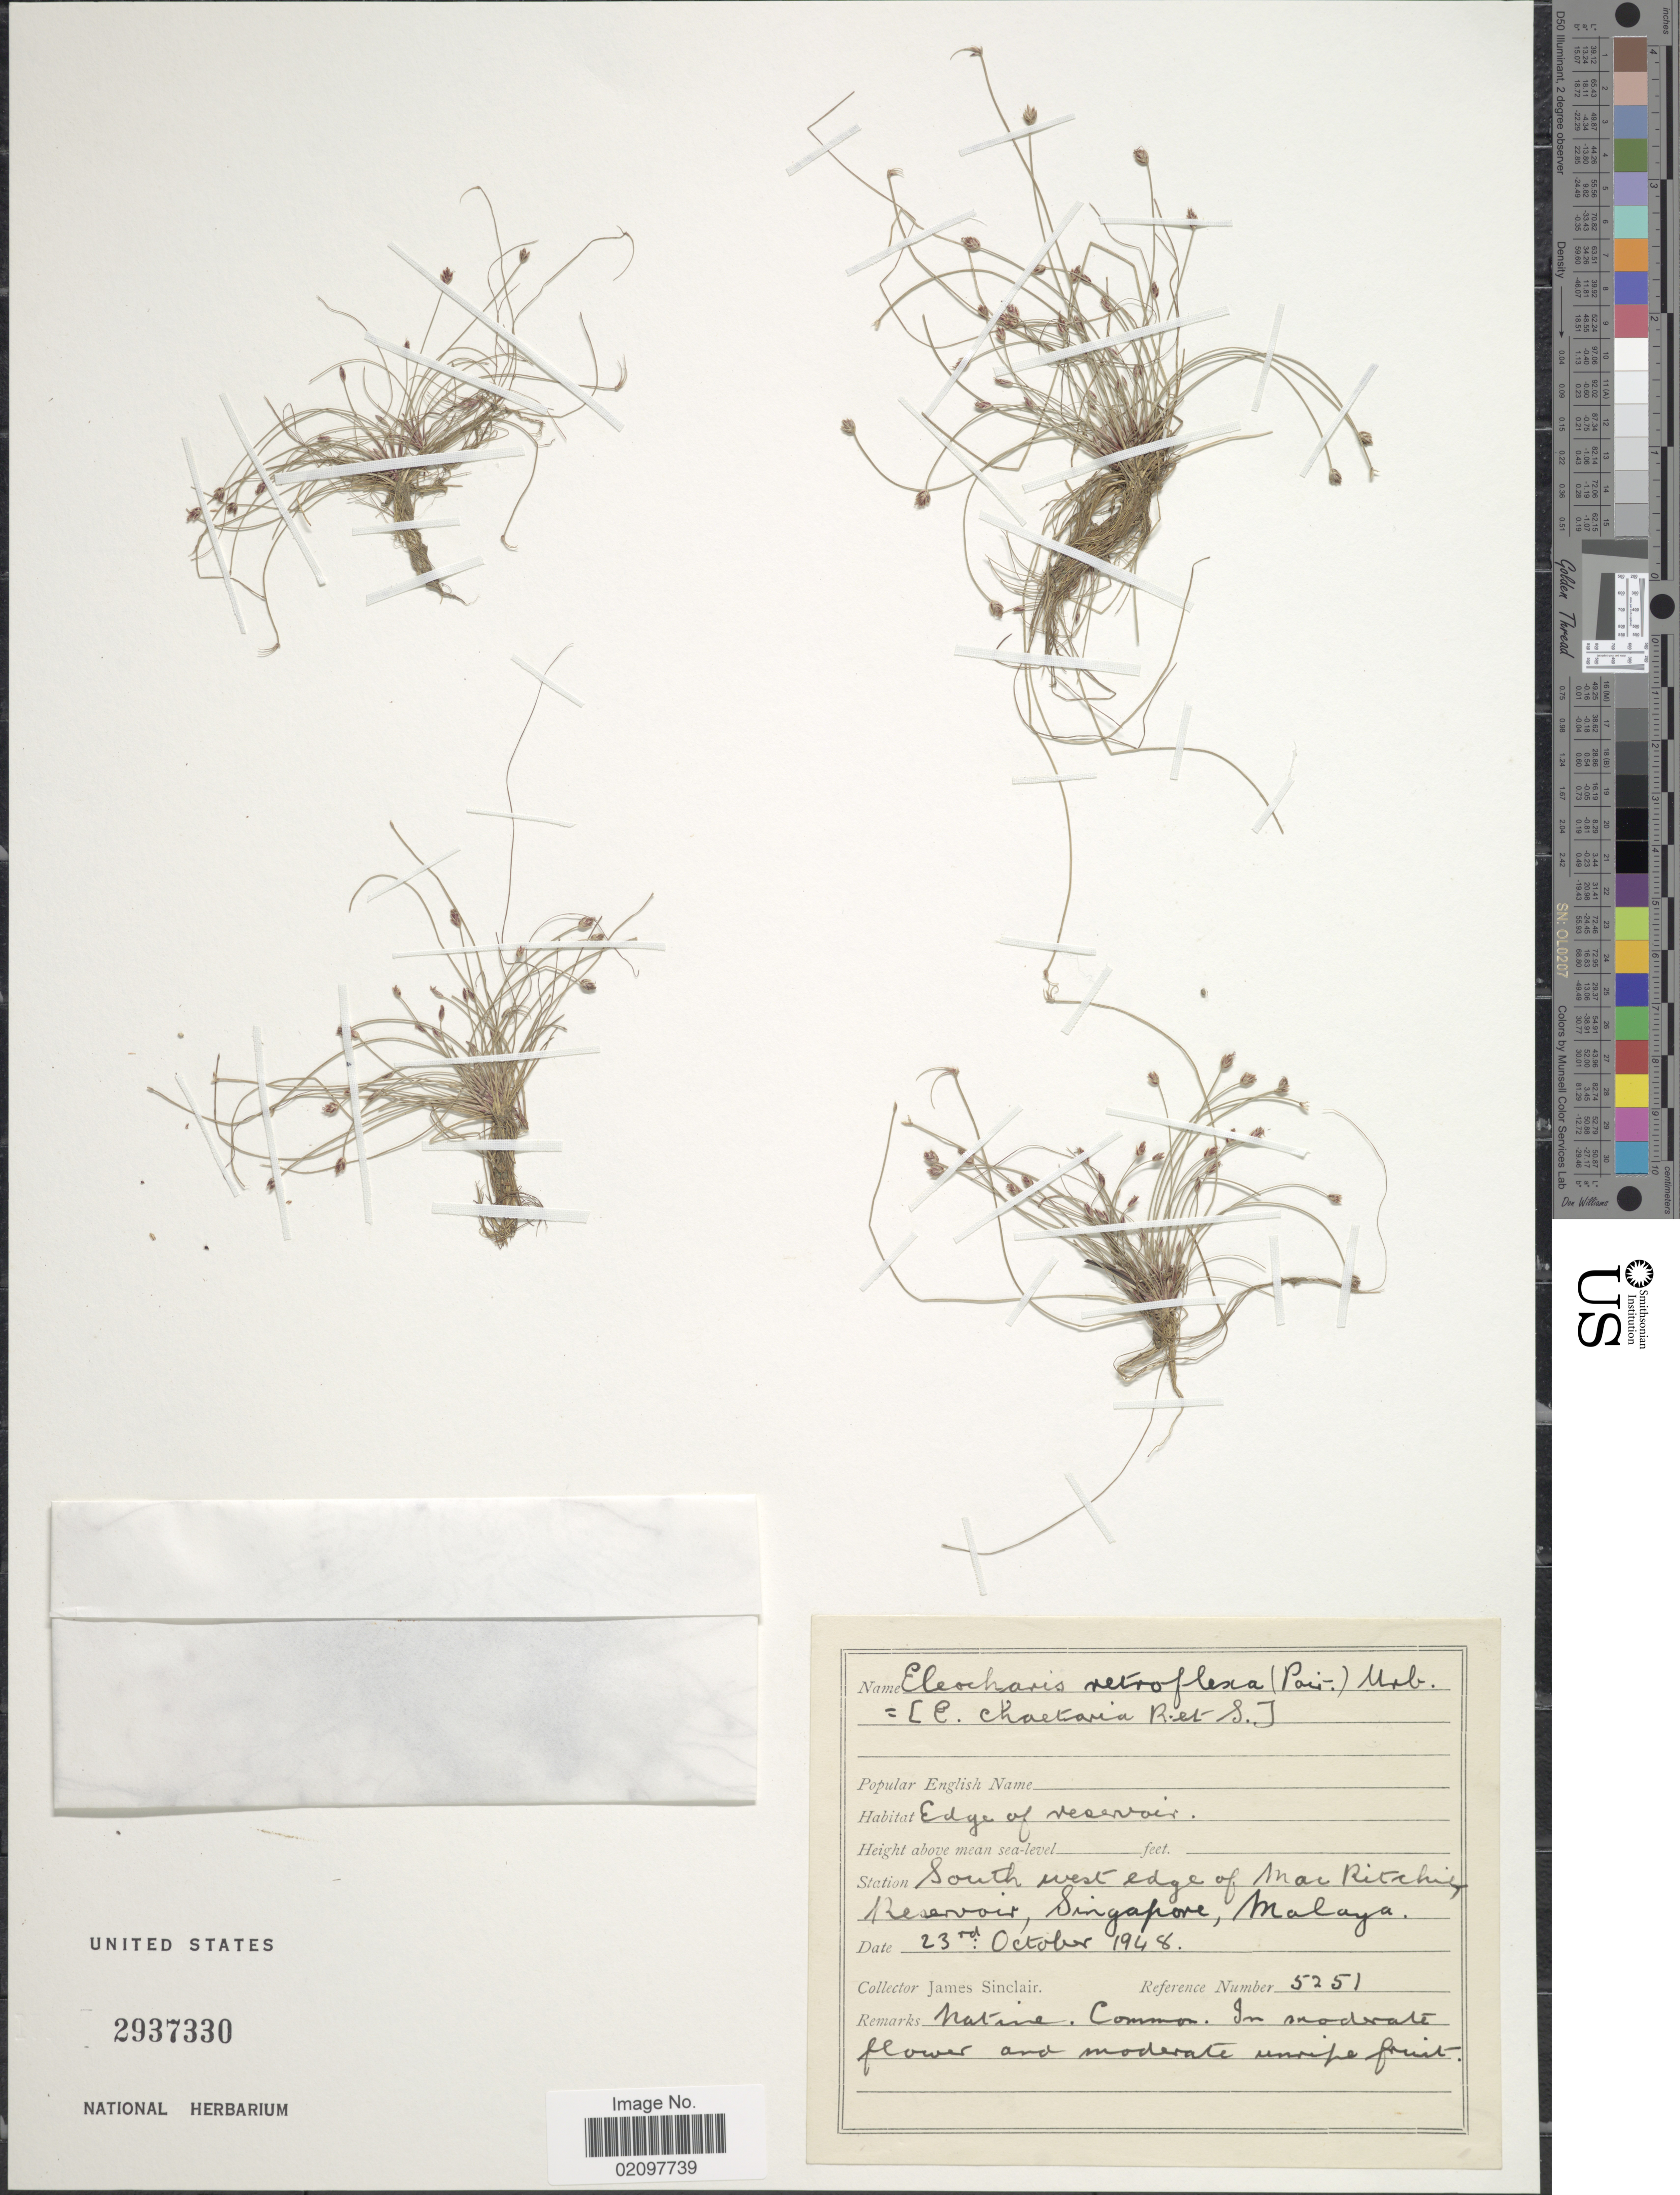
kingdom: Plantae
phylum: Tracheophyta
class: Liliopsida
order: Poales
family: Cyperaceae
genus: Eleocharis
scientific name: Eleocharis retroflexa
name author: (Poir.) Urb.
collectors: J. Sinclair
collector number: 5251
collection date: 1948-10-23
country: Singapore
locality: South west edge of MacRitchie Reservoir, Malaya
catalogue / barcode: US 2937330